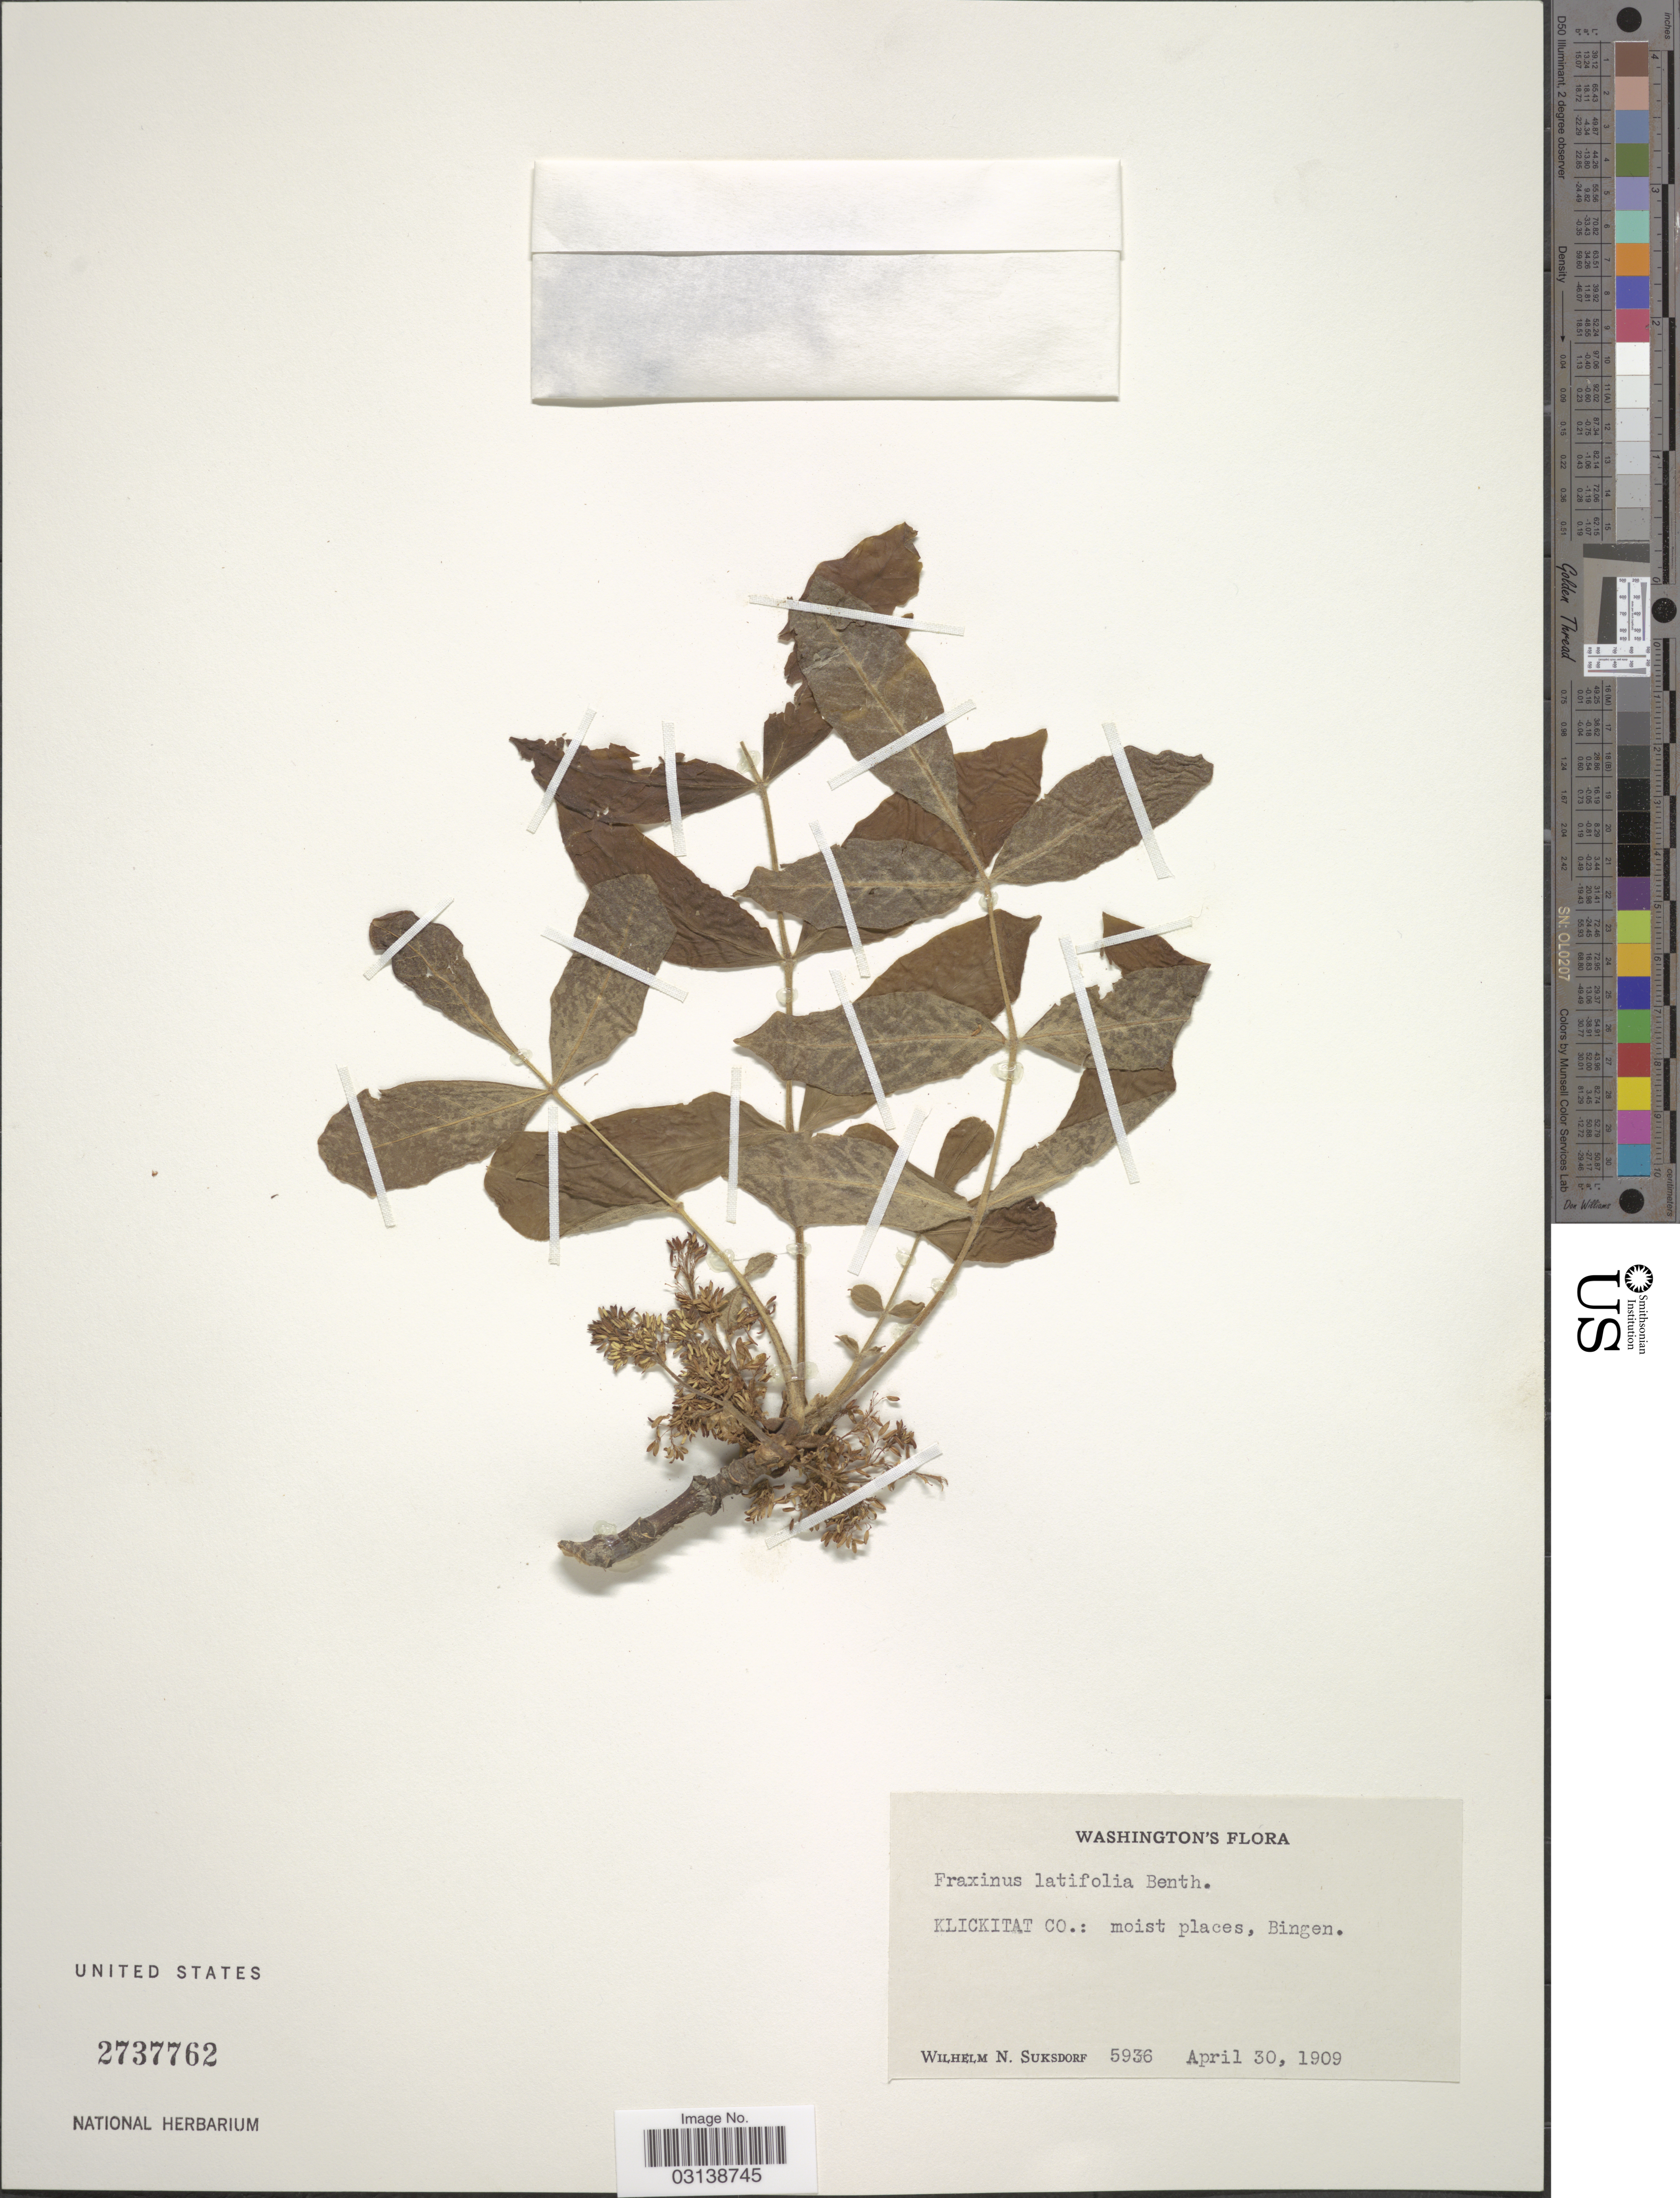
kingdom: Plantae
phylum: Tracheophyta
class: Magnoliopsida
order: Lamiales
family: Oleaceae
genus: Fraxinus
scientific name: Fraxinus latifolia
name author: Benth.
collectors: W. N. Suksdorf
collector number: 5936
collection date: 1909-04-30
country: United States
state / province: Washington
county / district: Klickitat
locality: Klickitat Co.: moist places, Bingen.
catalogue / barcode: US 2737762